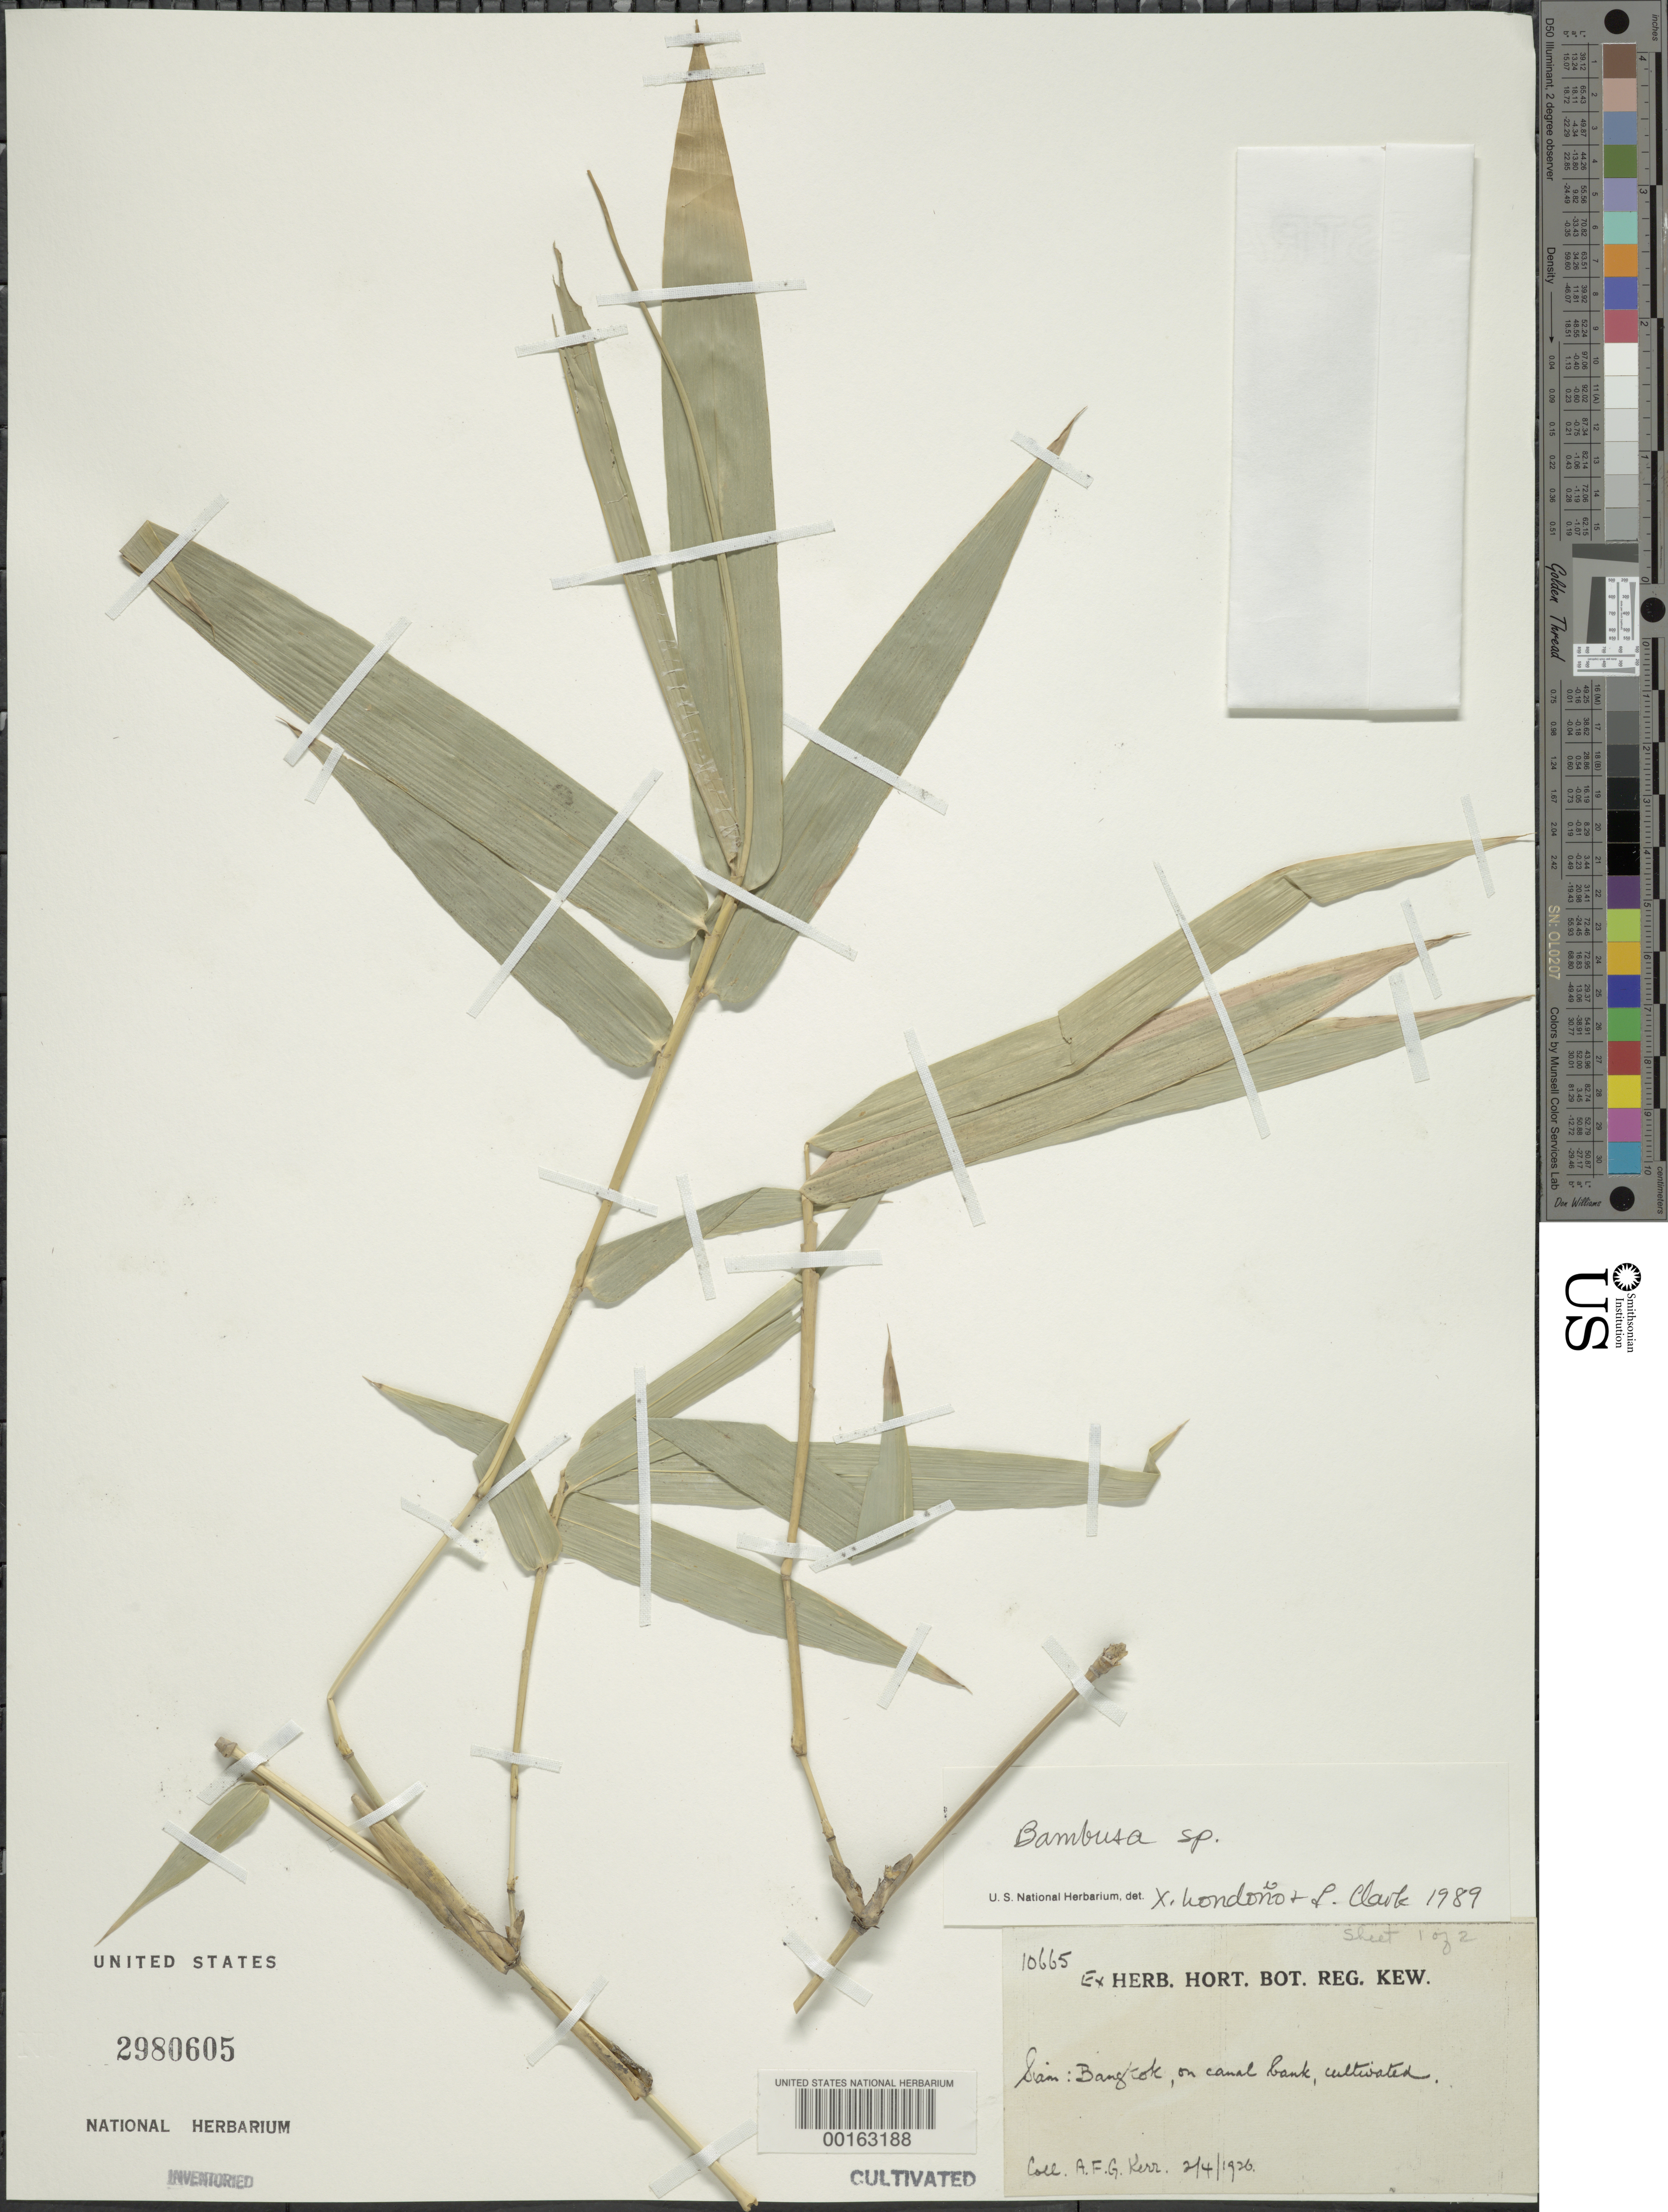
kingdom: Plantae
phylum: Tracheophyta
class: Liliopsida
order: Poales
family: Poaceae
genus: Bambusa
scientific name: Bambusa sp.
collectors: A. F. G. Kerr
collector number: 10665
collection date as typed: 04 Feb 1926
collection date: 1926-02-04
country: Thailand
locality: Bangkok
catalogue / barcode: US 2980605